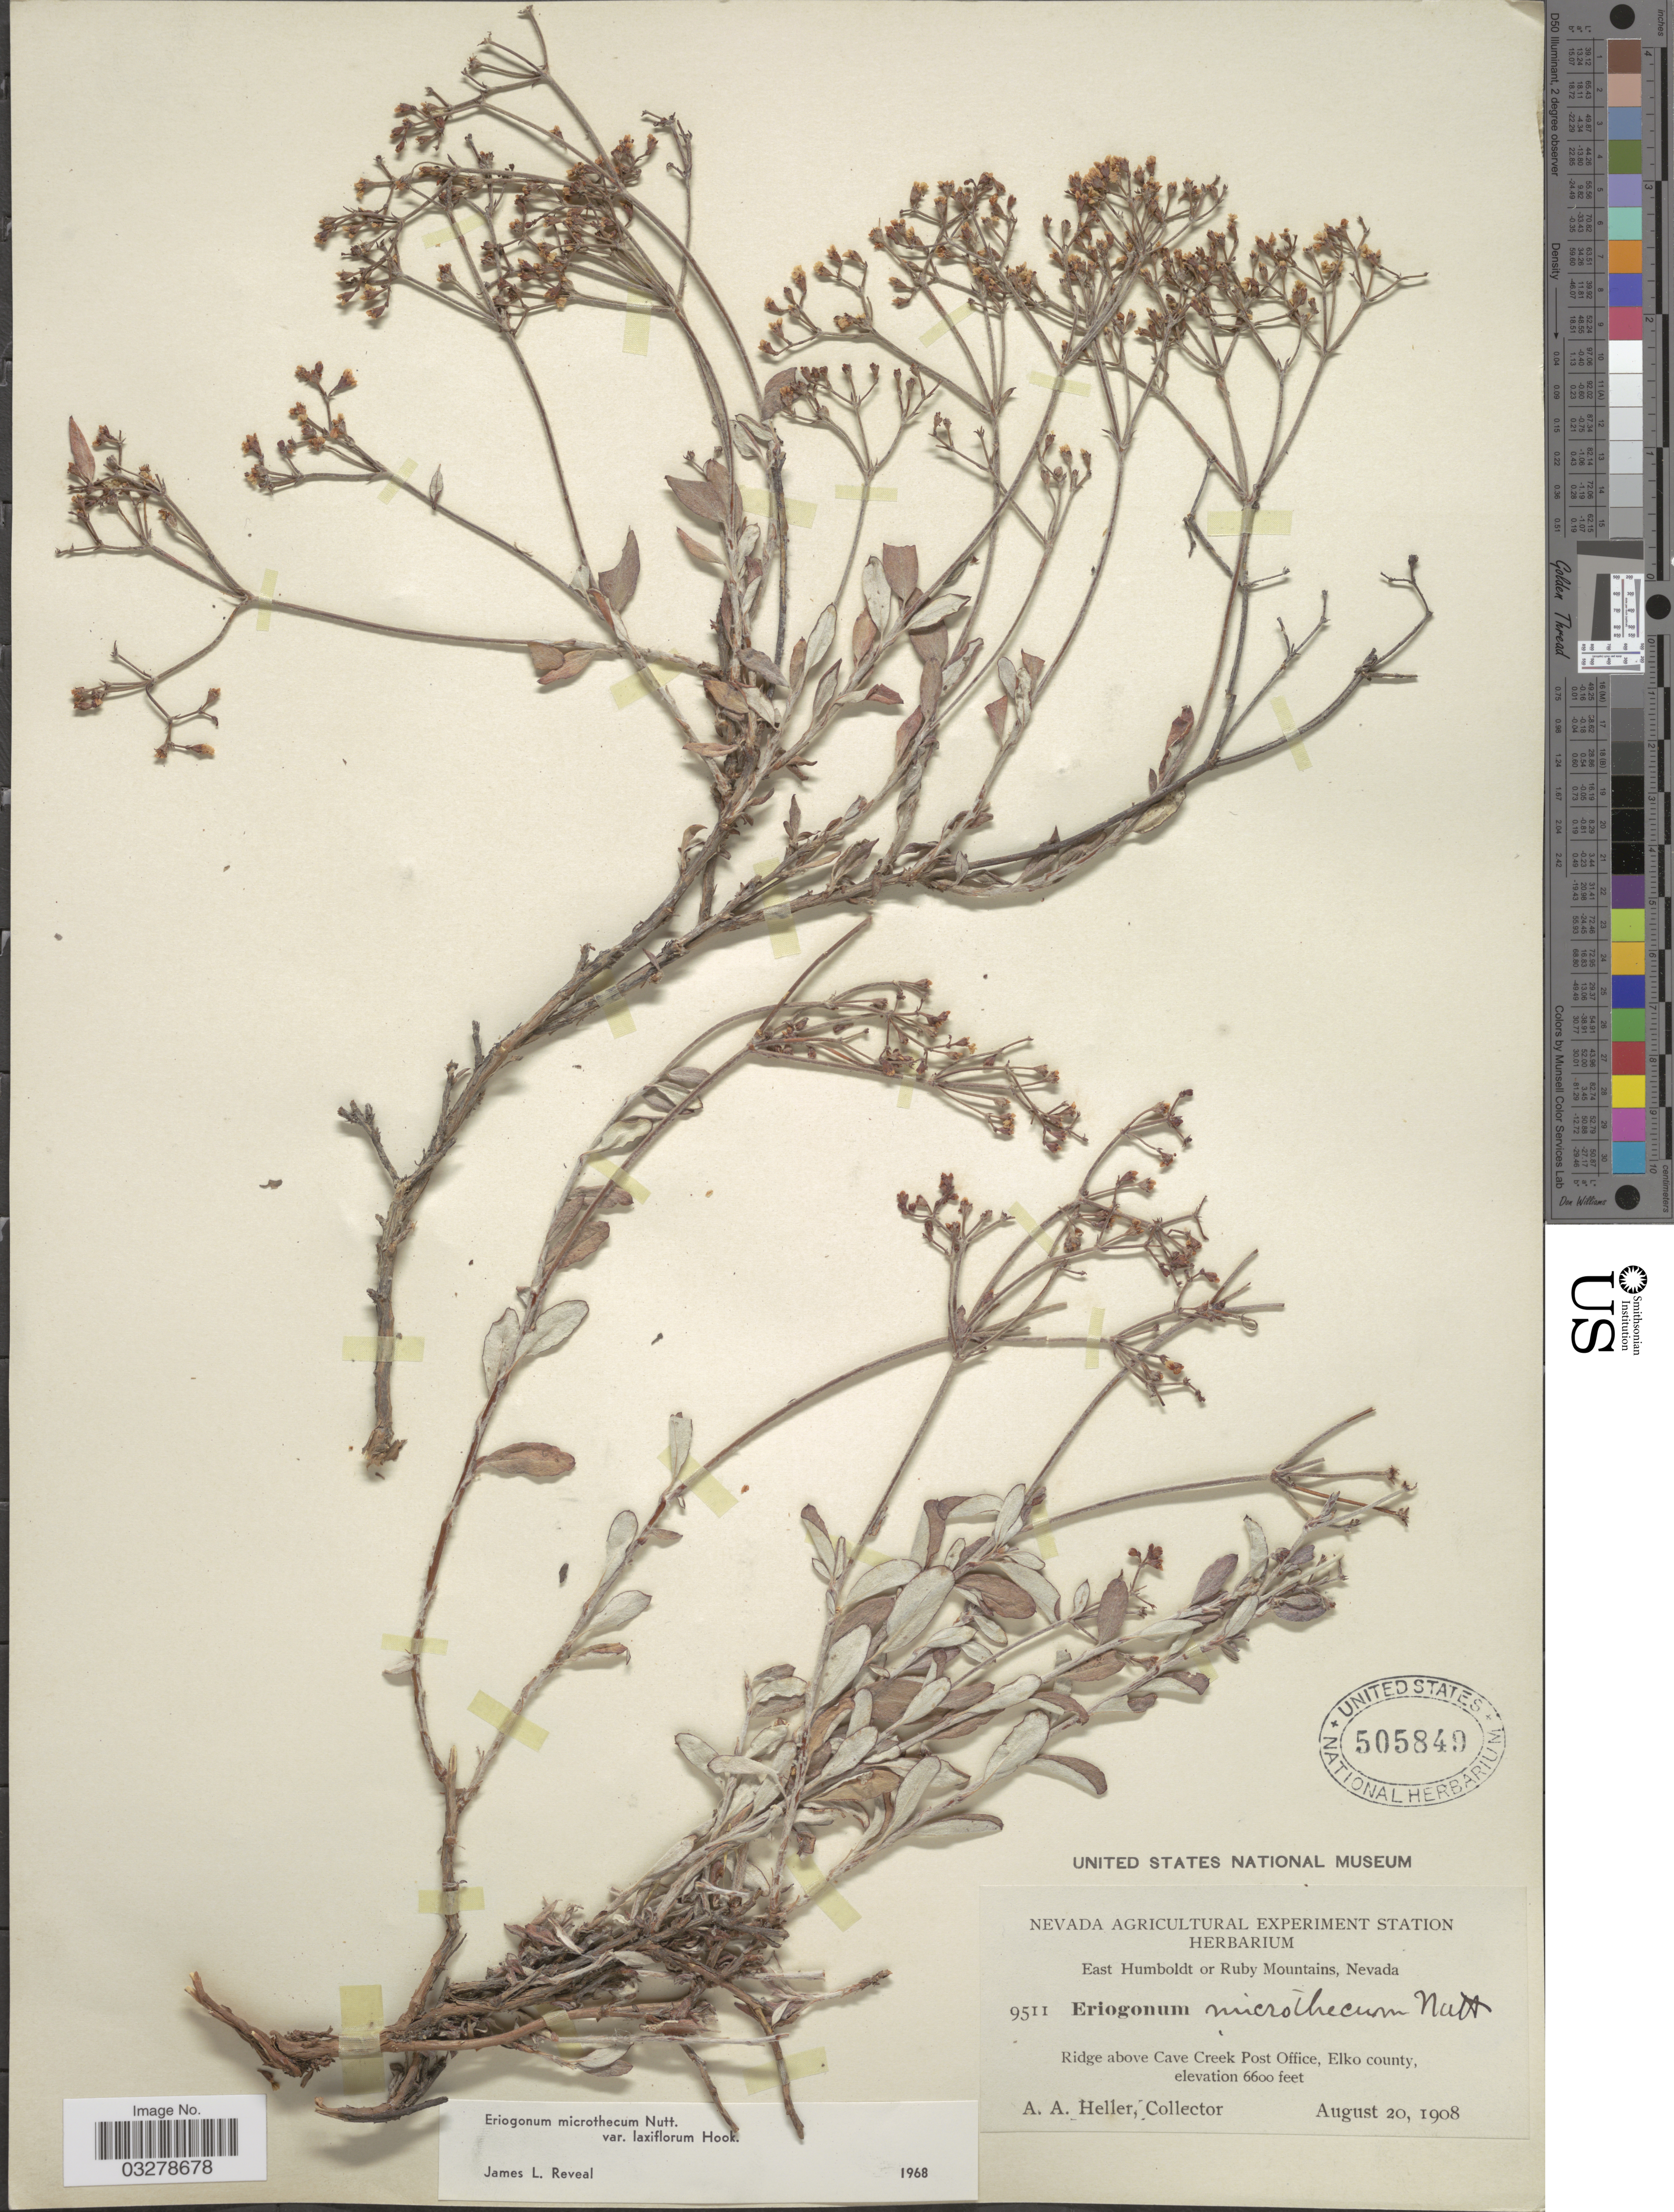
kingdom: Plantae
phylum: Tracheophyta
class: Magnoliopsida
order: Caryophyllales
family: Polygonaceae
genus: Eriogonum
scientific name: Eriogonum microtheca var. laxiflorum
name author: Hook.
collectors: A. A. Heller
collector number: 9511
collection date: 1908-08-20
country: United States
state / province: Nevada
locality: East Humboldt or Ruby Mountains. Ridge above Cave Creek Post Office, Elko county.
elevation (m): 2012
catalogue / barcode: US 505849